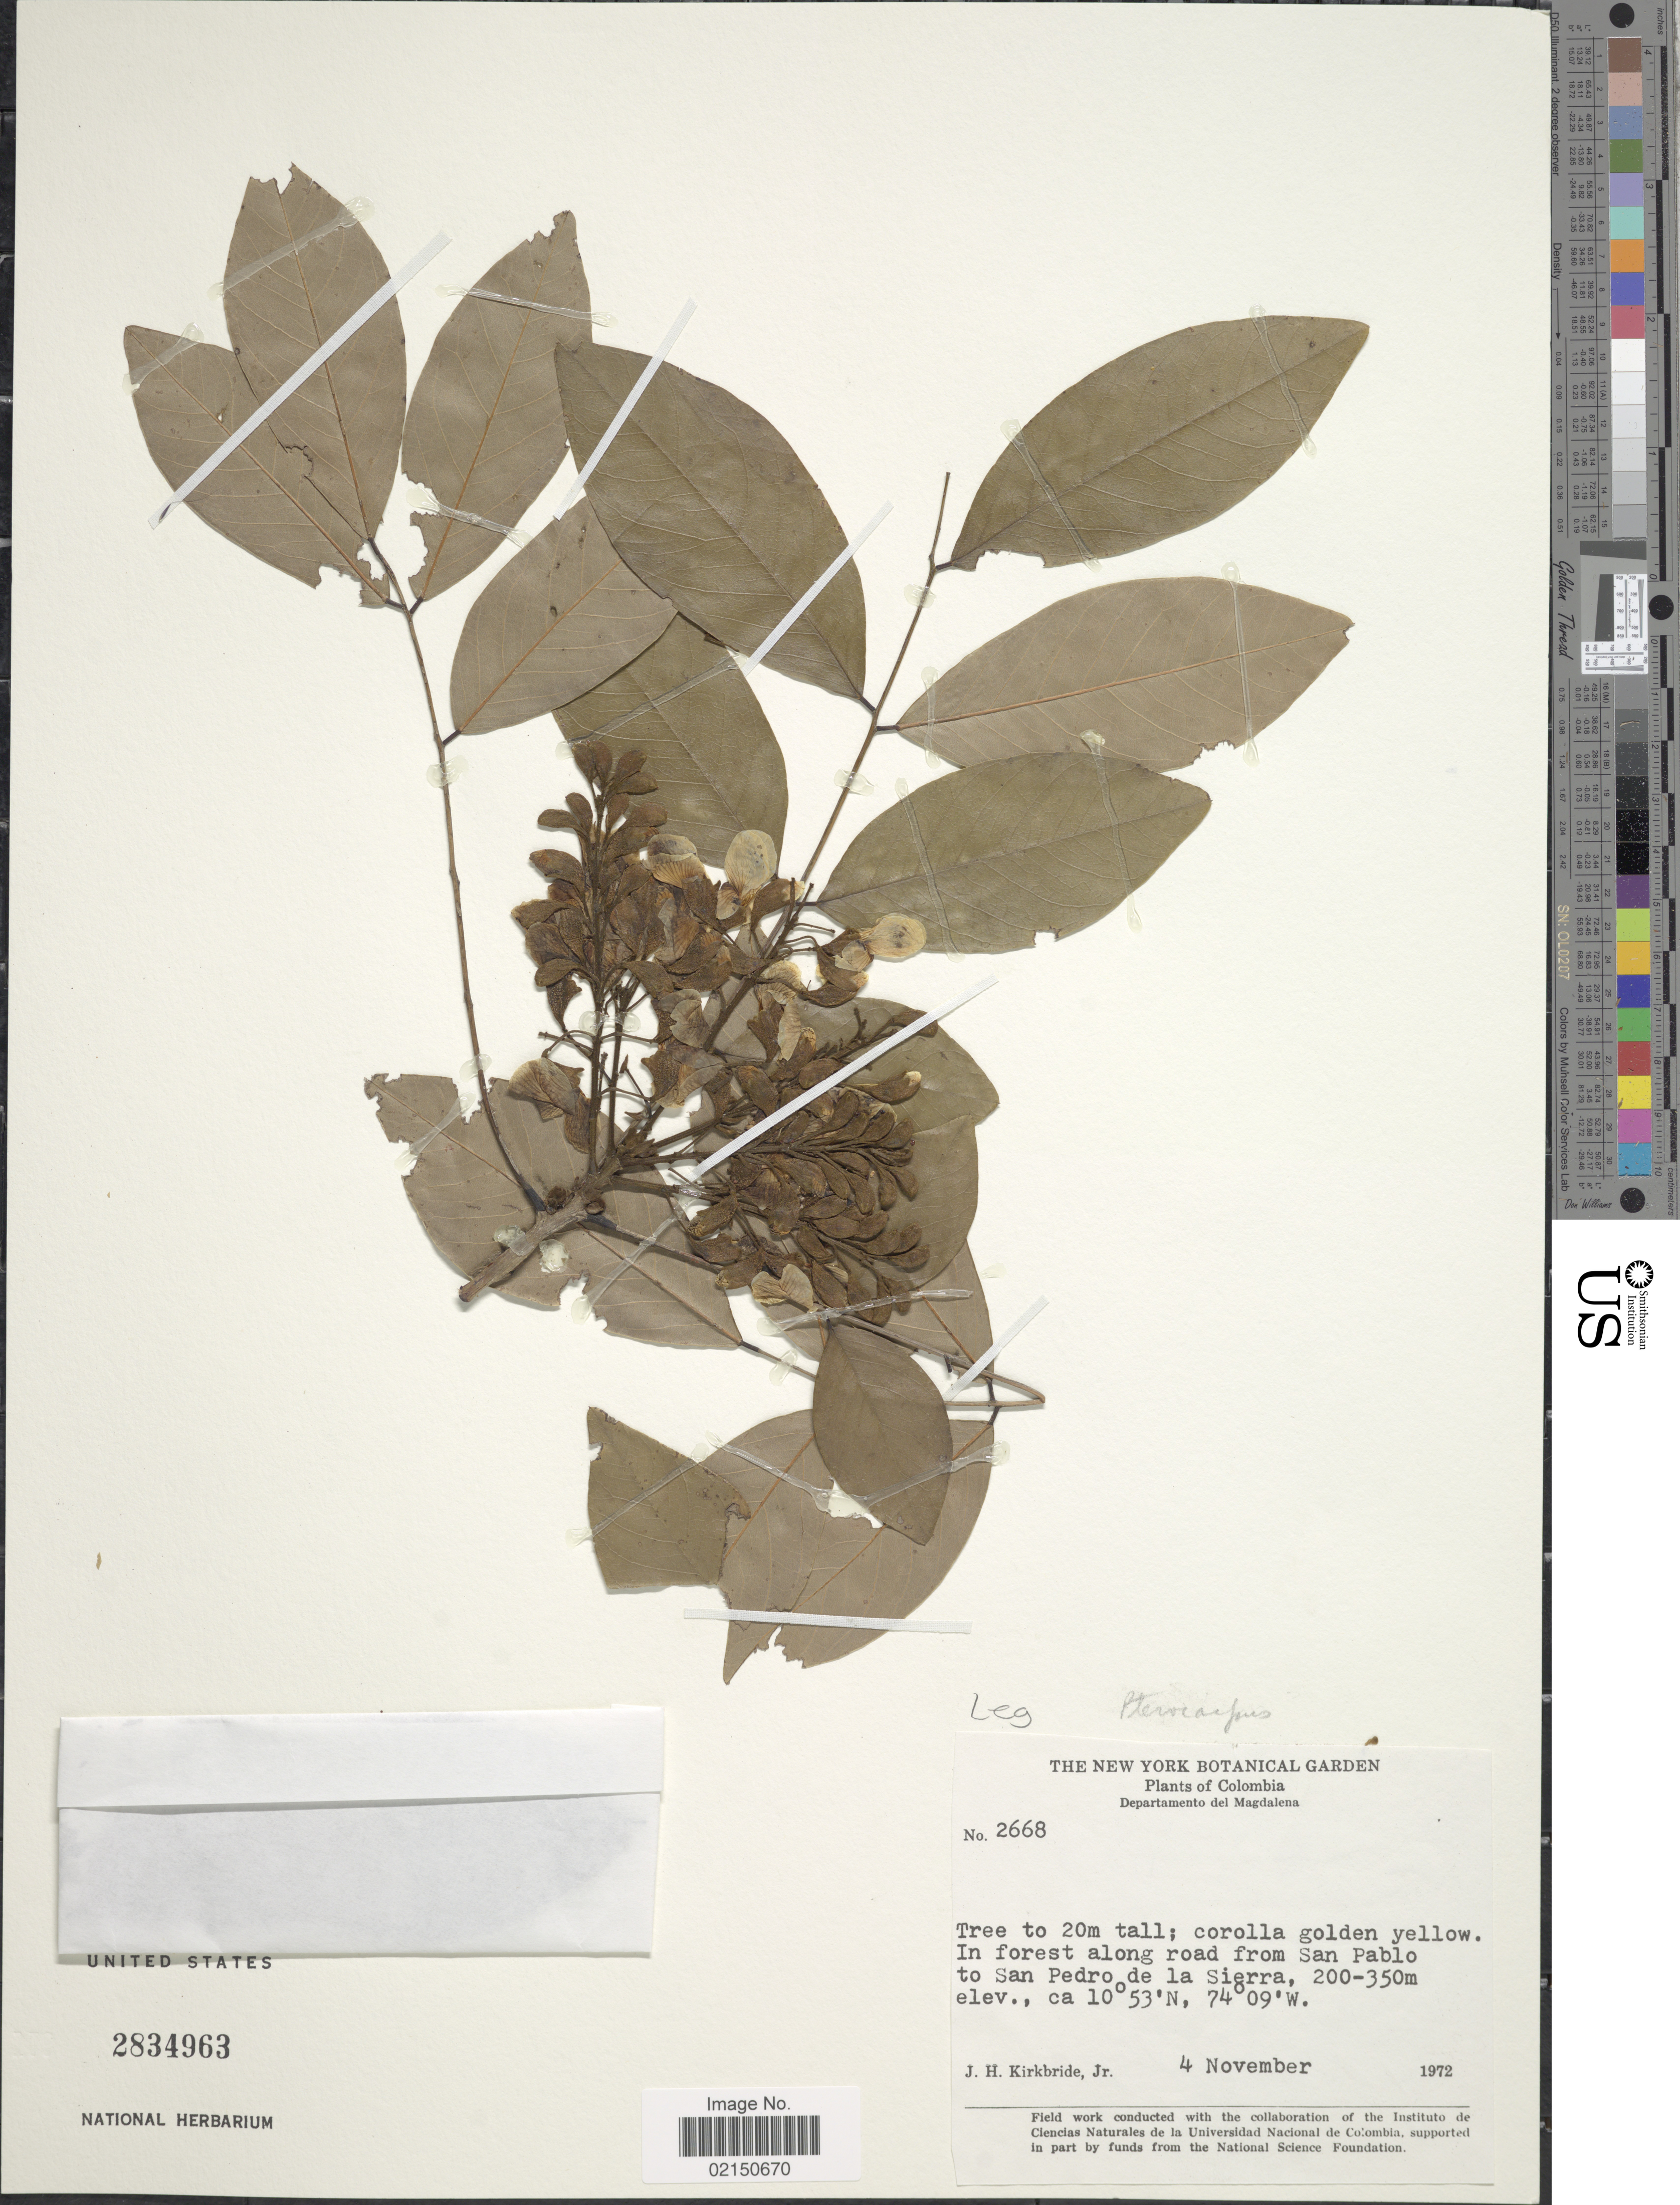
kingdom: Plantae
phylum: Tracheophyta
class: Magnoliopsida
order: Fabales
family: Fabaceae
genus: Pterocarpus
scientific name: Pterocarpus sp.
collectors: J. H. Kirkbride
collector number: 2668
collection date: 1972-11-04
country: Colombia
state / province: Magdalena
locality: Along road from San Pablo to San Pedro de la Sierra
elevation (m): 200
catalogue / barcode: US 2834963